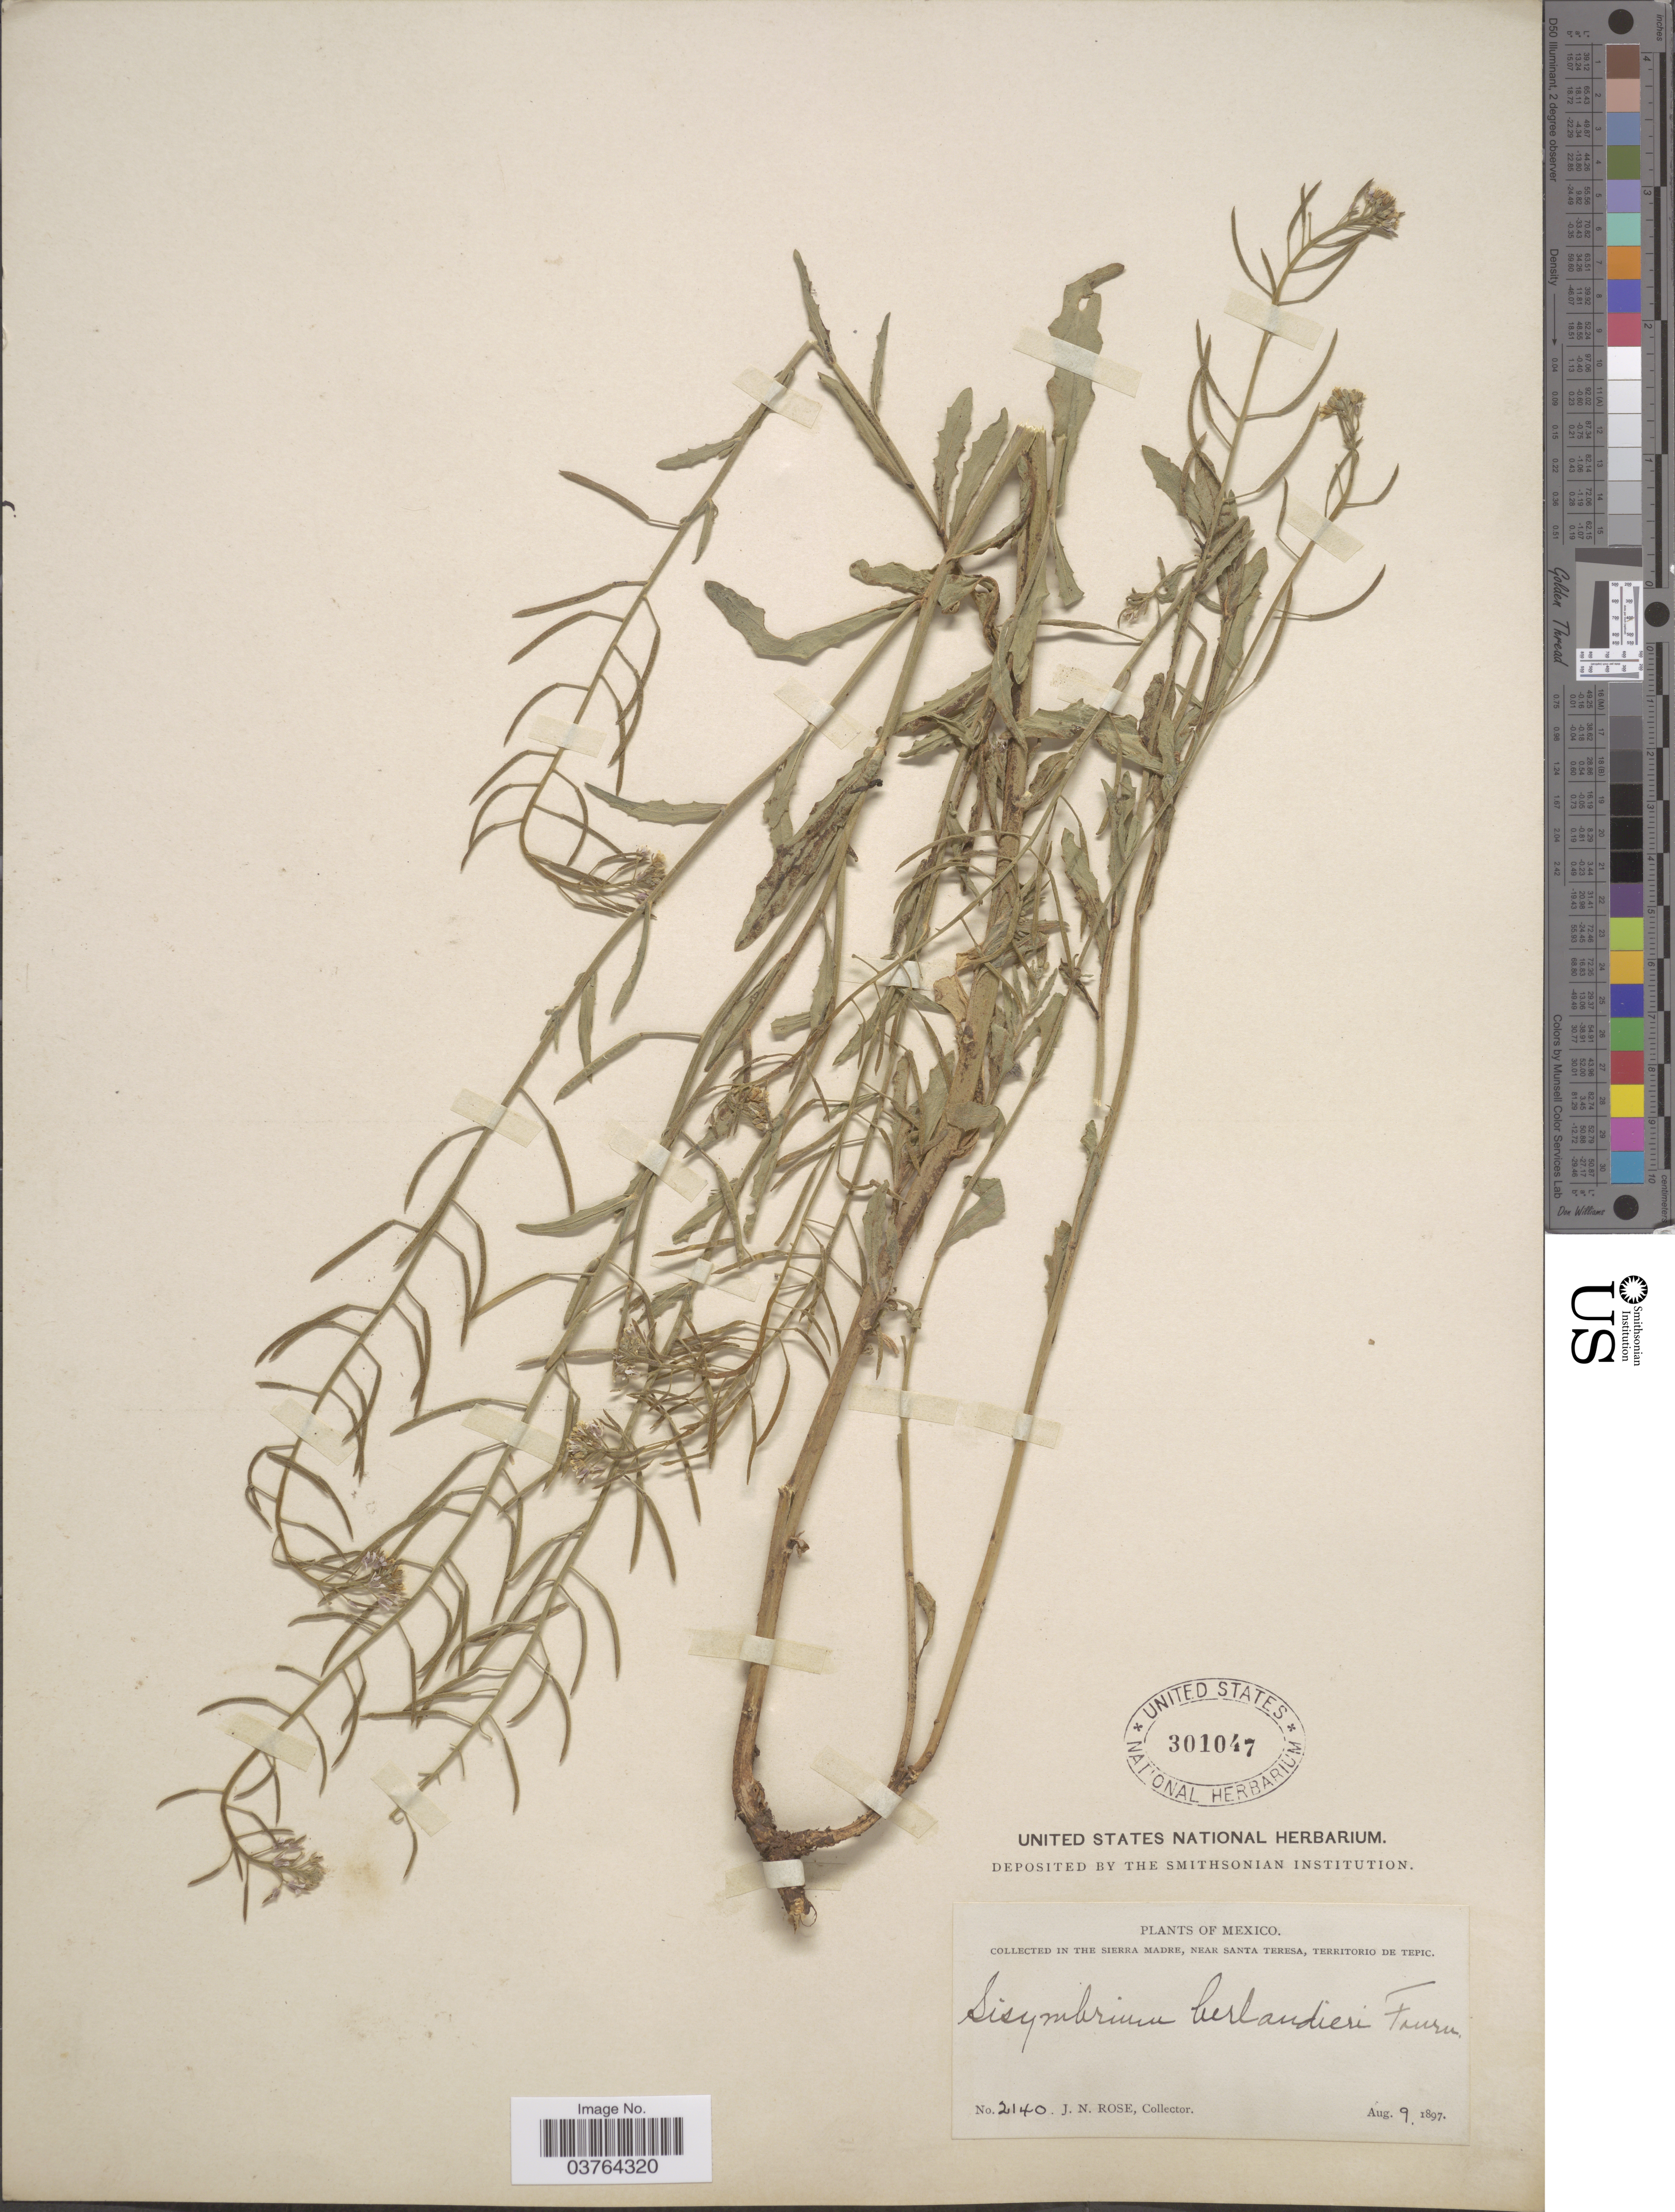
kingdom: Plantae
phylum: Tracheophyta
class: Magnoliopsida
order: Brassicales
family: Brassicaceae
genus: Halimolobos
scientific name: Halimolobos berlandieri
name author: O.E. Schulz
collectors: J. N. Rose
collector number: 2140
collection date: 1897-08-09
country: Mexico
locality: In the Sierra Madre, near Santa Teresa, Territorio de Tepic.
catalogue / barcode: US 301047